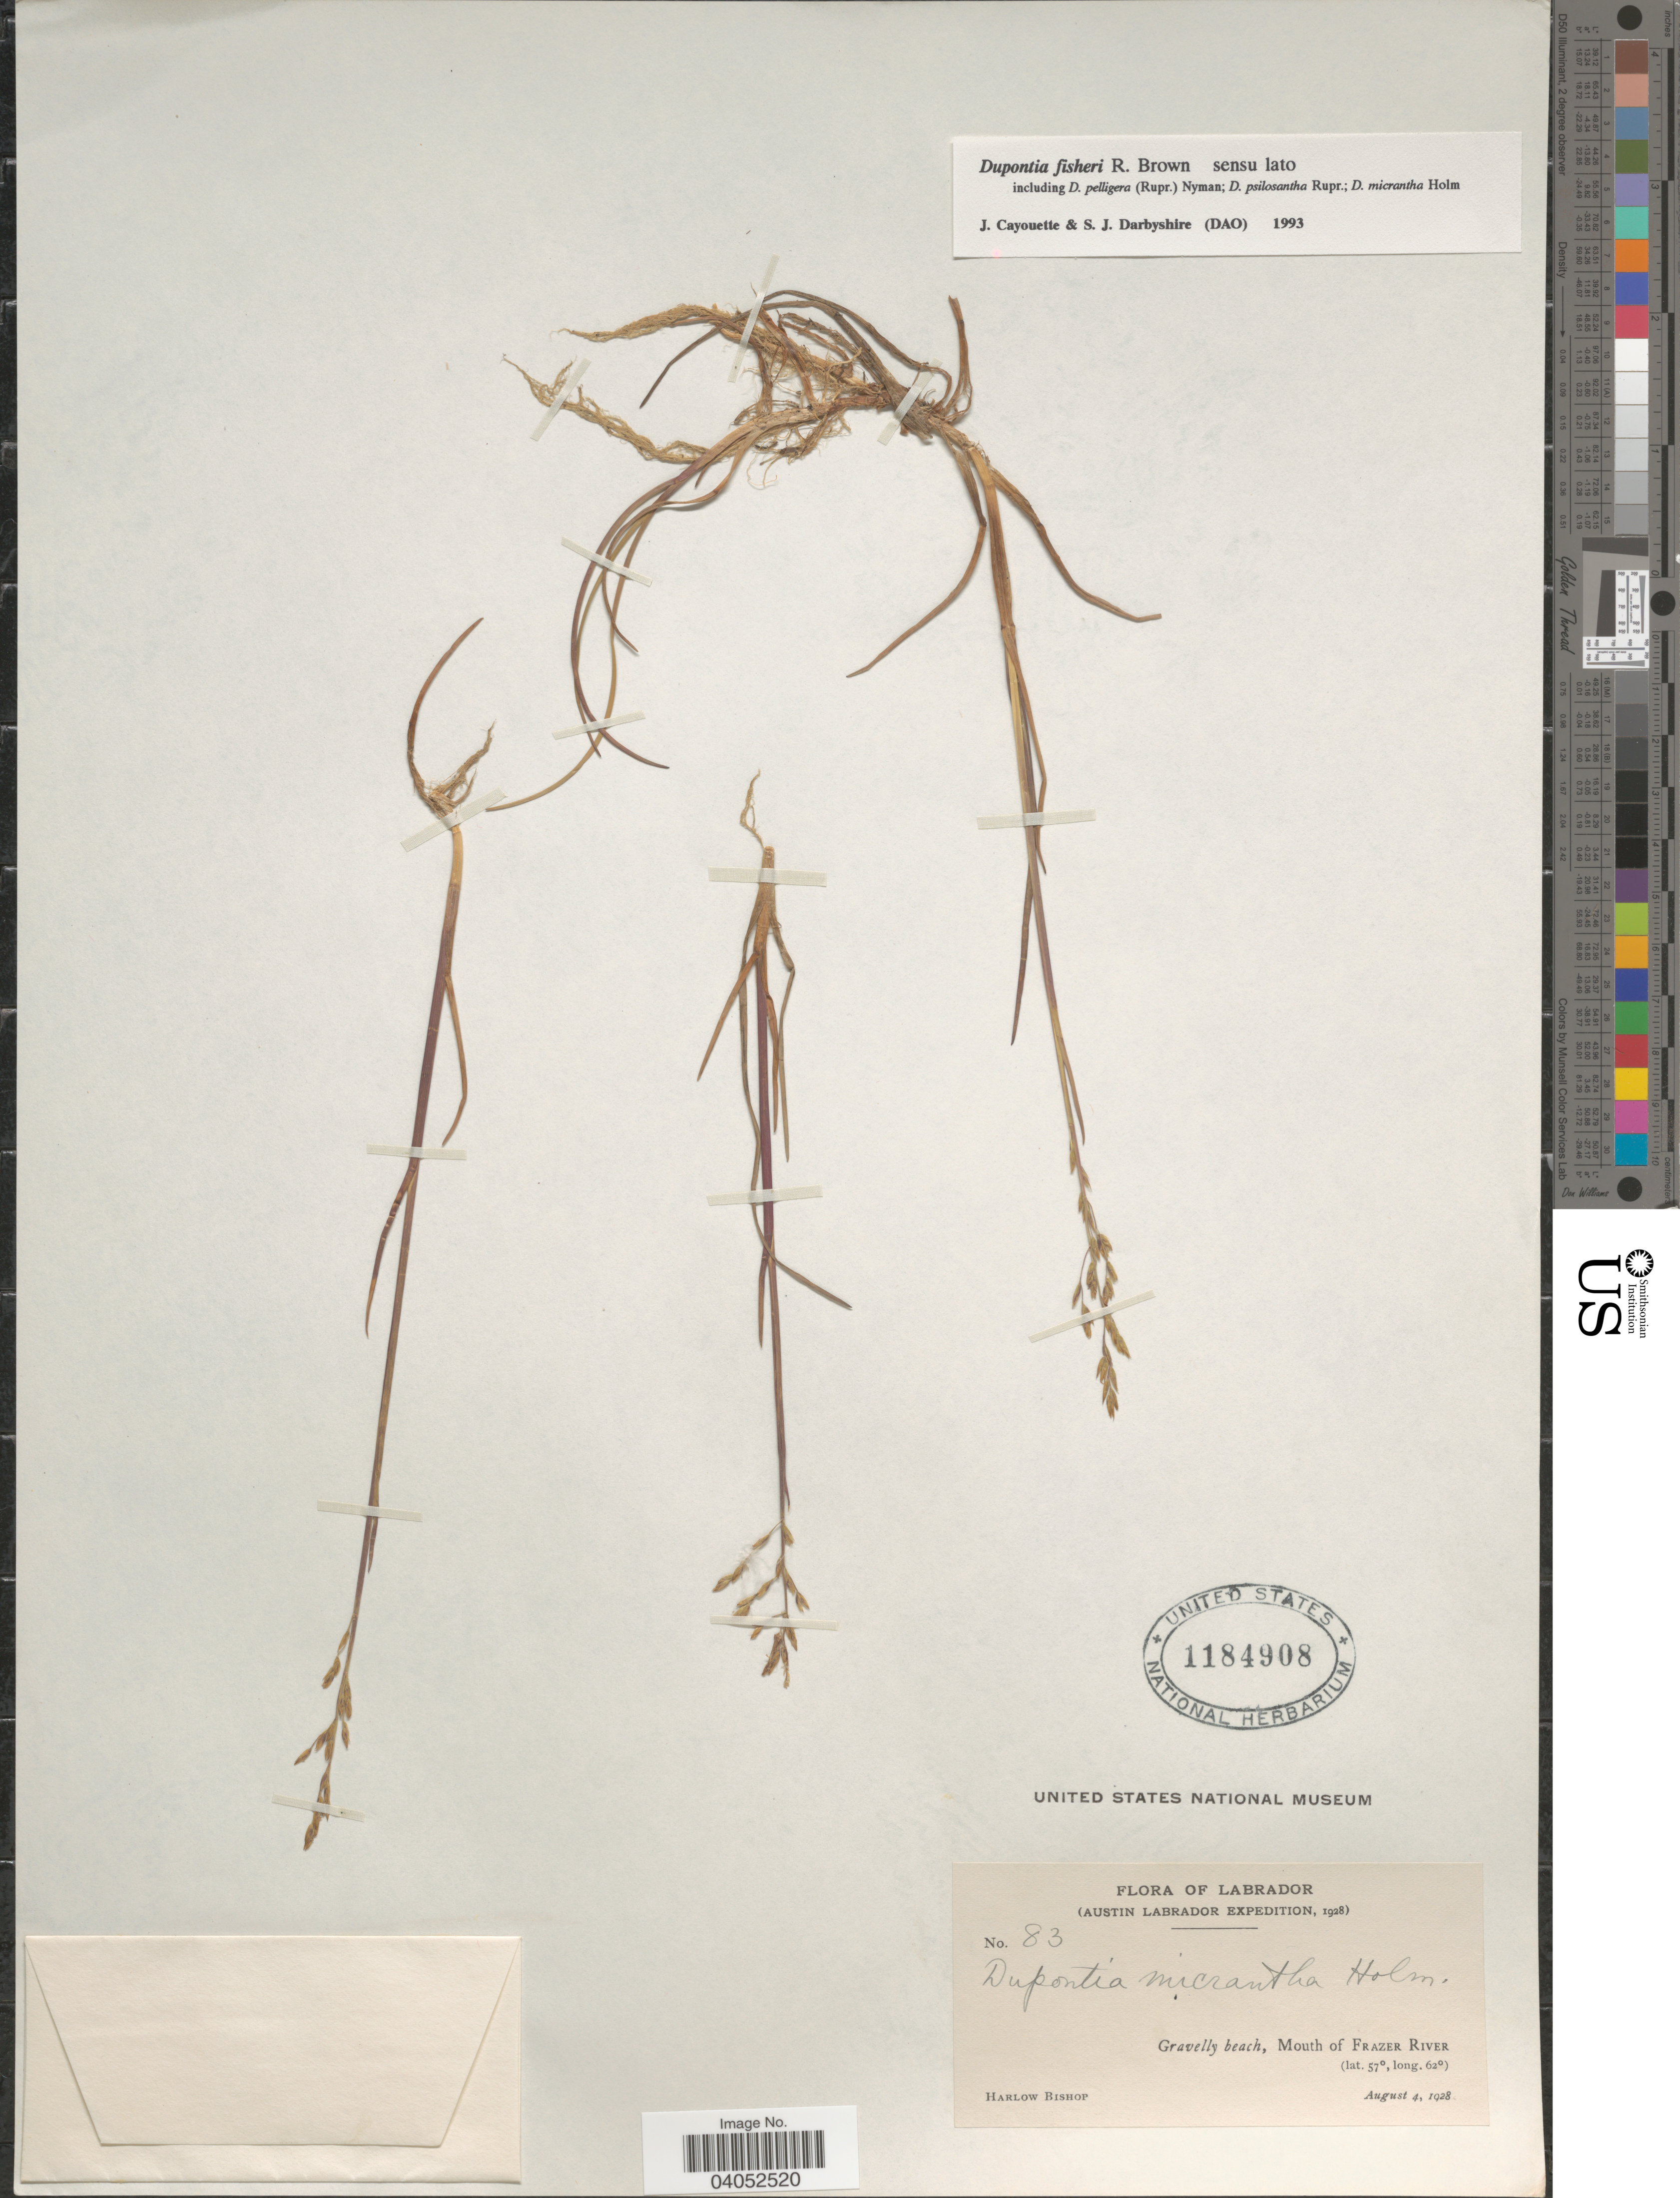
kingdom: Plantae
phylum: Tracheophyta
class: Liliopsida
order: Poales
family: Poaceae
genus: Dupontia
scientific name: Dupontia micrantha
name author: Holm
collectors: H. Bishop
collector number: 83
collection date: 1928-08-04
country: Canada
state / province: Newfoundland and Labrador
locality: Labrador. Gravelly beach, Mouth of Frazer River.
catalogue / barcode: US 1184908